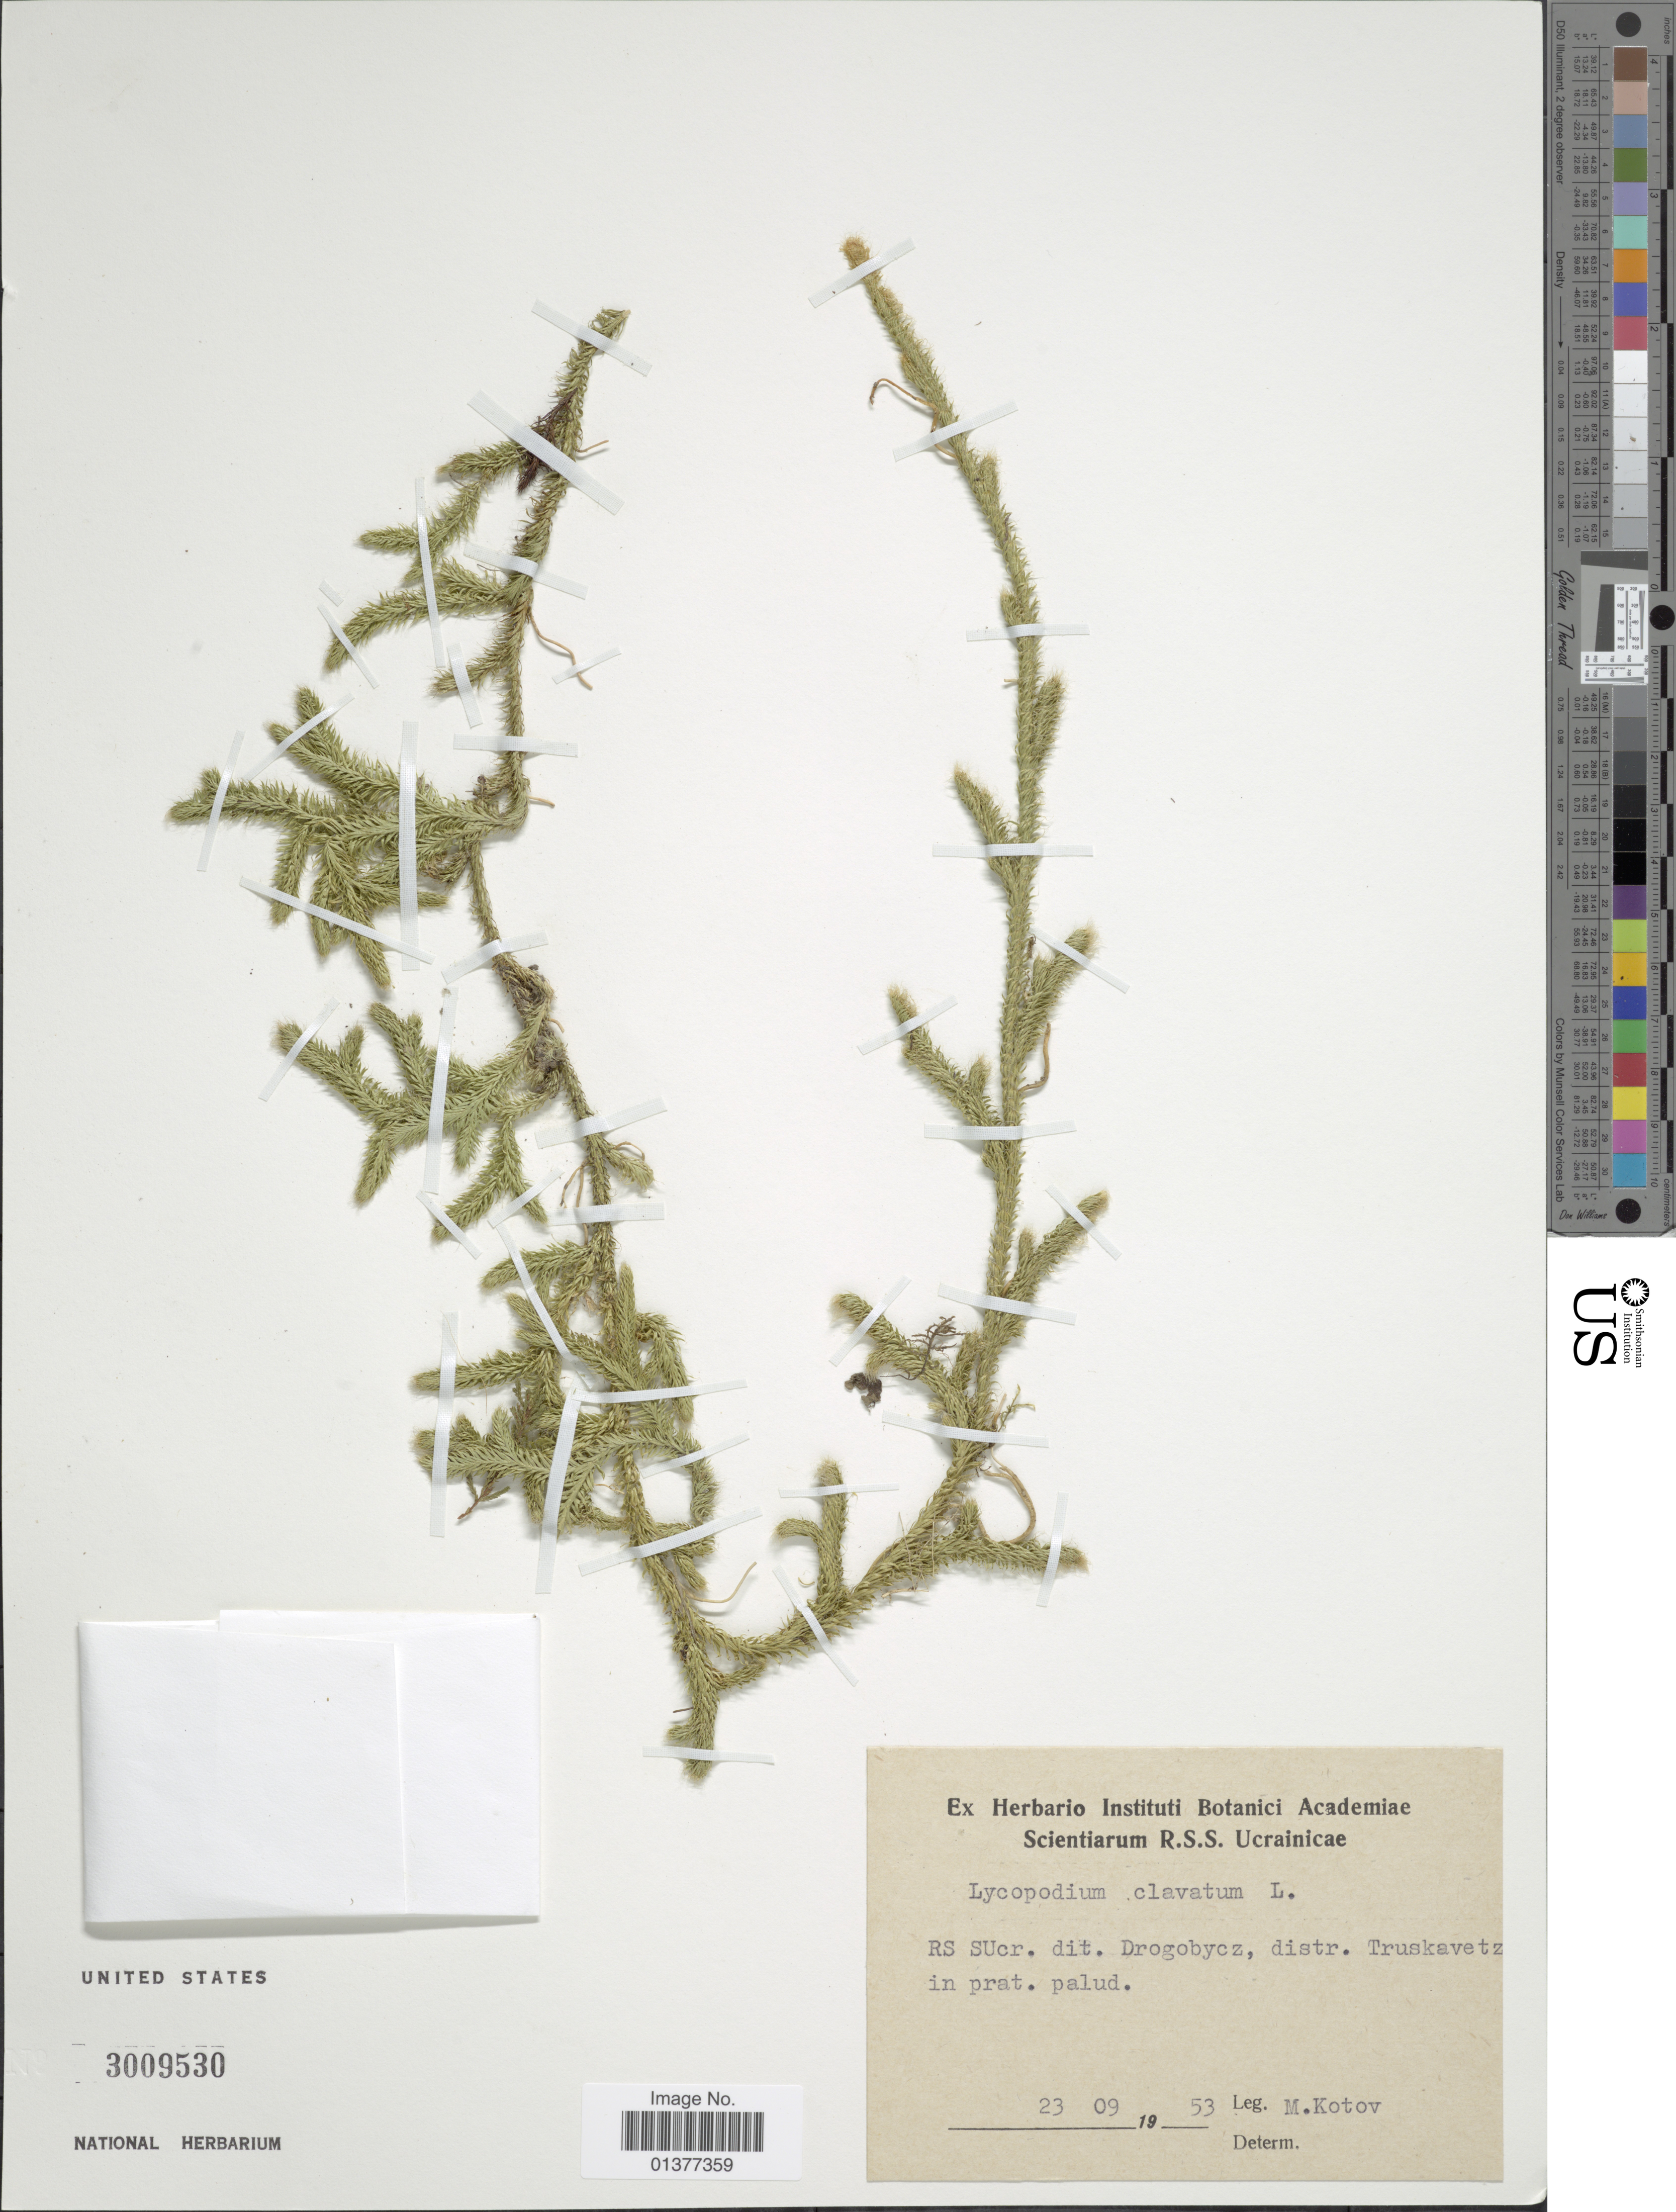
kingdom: Plantae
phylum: Tracheophyta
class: Lycopodiopsida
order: Lycopodiales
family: Lycopodiaceae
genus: Lycopodium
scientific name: Lycopodium clavatum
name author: L.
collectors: M. Kotov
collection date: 1953-09-13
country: Ukraine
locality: RS SUcr. dit. Drogobycz, distr. Truskavetz in prat. palud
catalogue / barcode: US 3009530